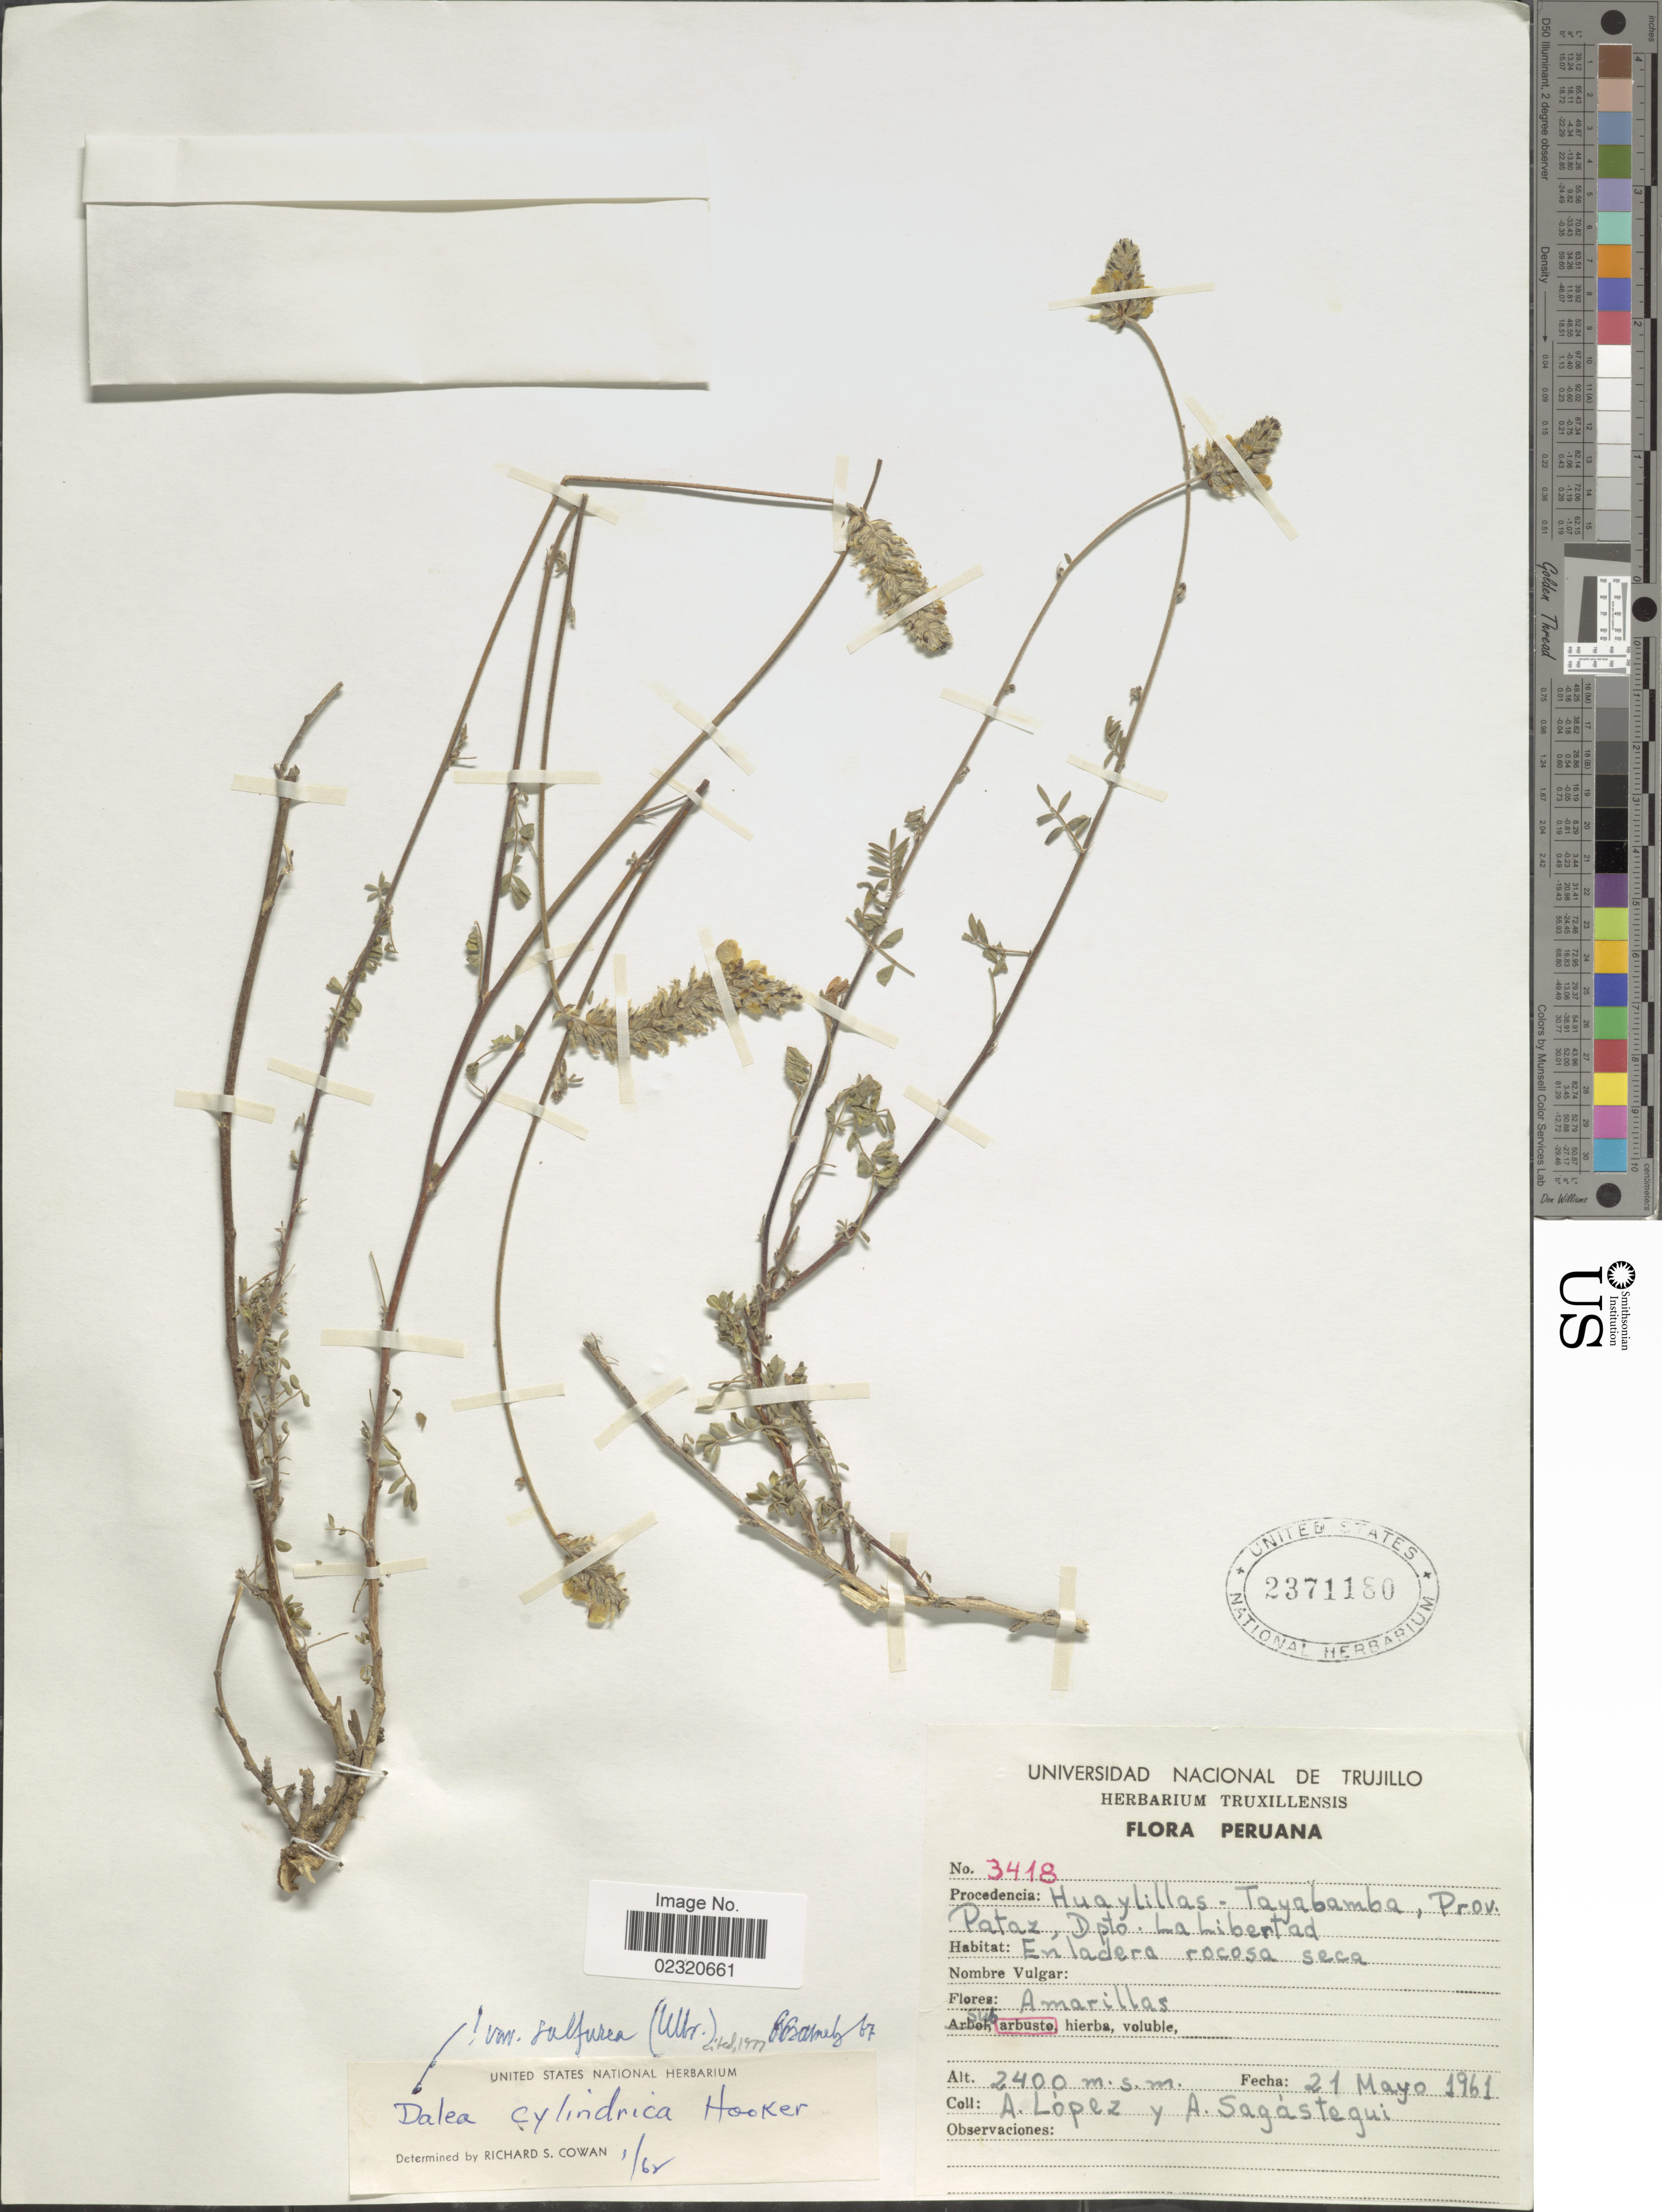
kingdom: Plantae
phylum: Tracheophyta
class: Magnoliopsida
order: Fabales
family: Fabaceae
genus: Dalea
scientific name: Dalea cylindrica var. sulfurea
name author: (Ulbr.) Barneby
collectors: A. Lopez & A. Sagástequi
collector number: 3418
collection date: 1961-05-21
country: Peru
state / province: La Libertad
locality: Huaylillas - Tayabamba, Prov. Pataz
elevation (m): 2400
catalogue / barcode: US 2371180